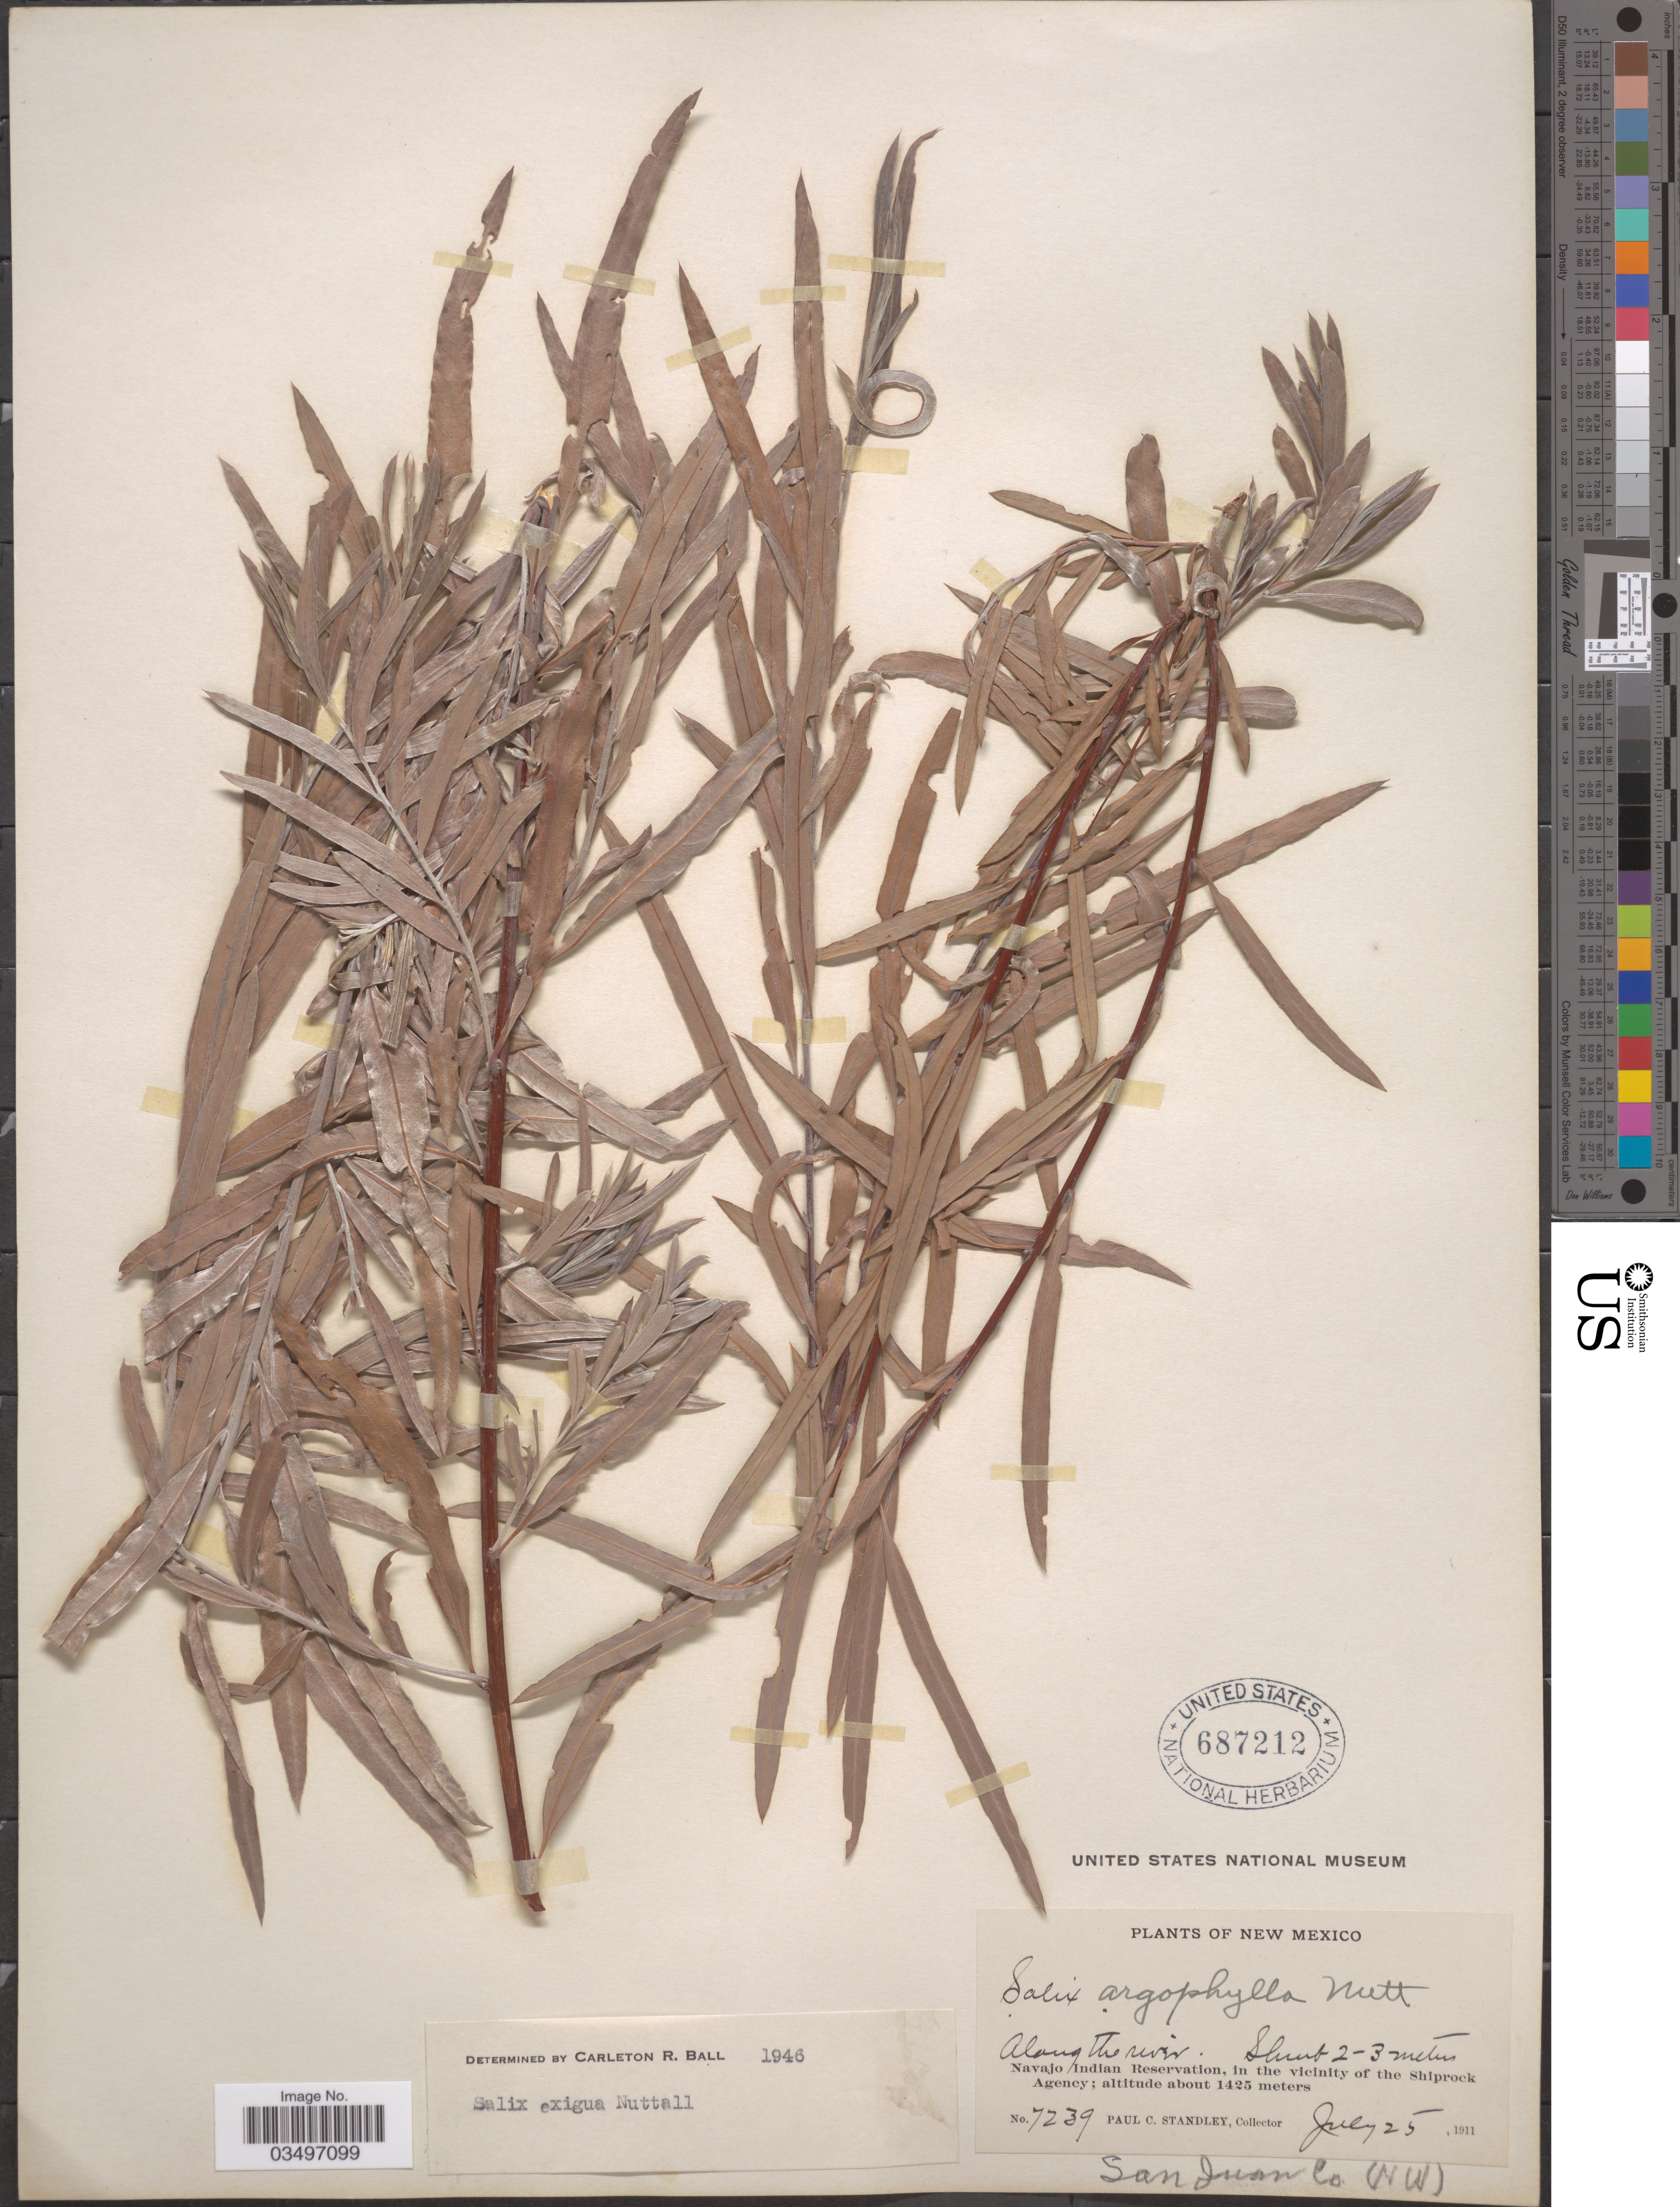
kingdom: Plantae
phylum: Tracheophyta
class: Magnoliopsida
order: Malpighiales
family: Salicaceae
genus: Salix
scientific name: Salix exigua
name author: Nutt.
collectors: P. C. Standley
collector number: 7239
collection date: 1911-07-25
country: United States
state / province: New Mexico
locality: Along the river, Navajo Indian Reservation, in the vicinity of the Shiprock Agency.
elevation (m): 1425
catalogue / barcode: US 687212